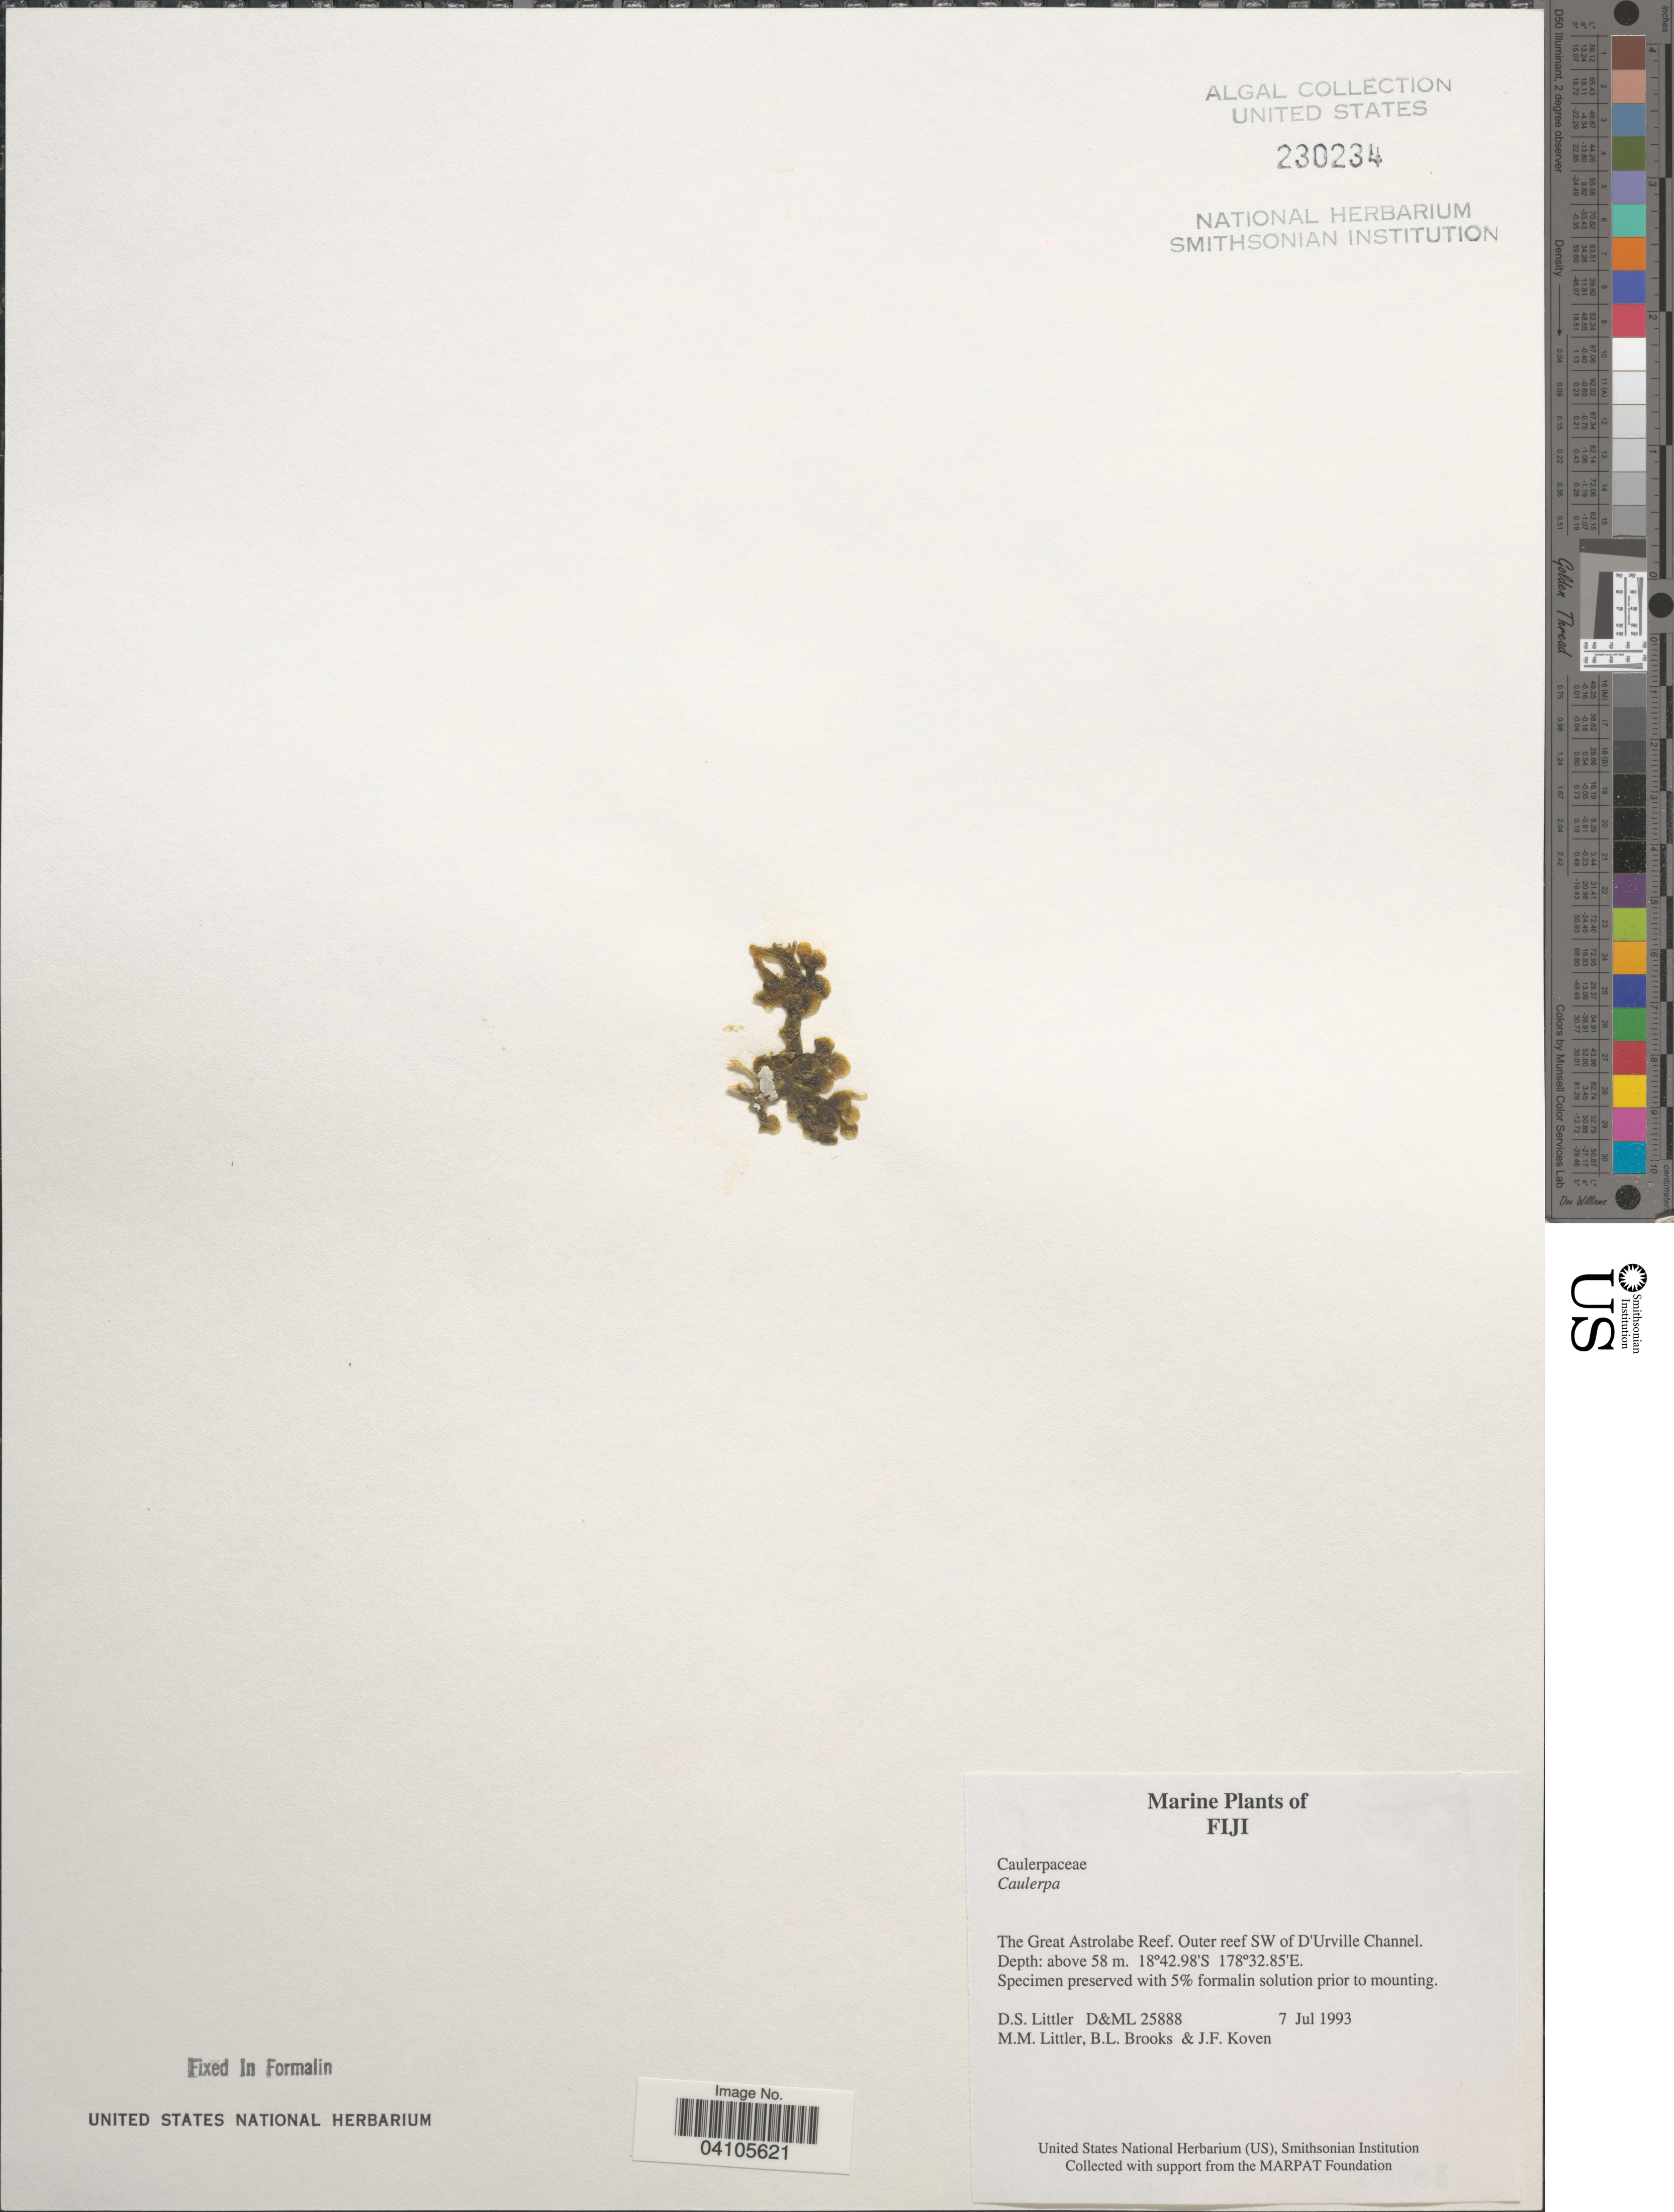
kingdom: Plantae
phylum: Chlorophyta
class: Ulvophyceae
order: Bryopsidales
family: Caulerpaceae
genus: Caulerpa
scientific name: Caulerpa sp.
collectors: D. S. Littler, B. Brooks & J. Koven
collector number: D&ML 25888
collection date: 1993-07-07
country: Fiji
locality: The Great Astrolabe Reef. Outer reef SW of D'Urville Channel.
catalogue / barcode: US 230234